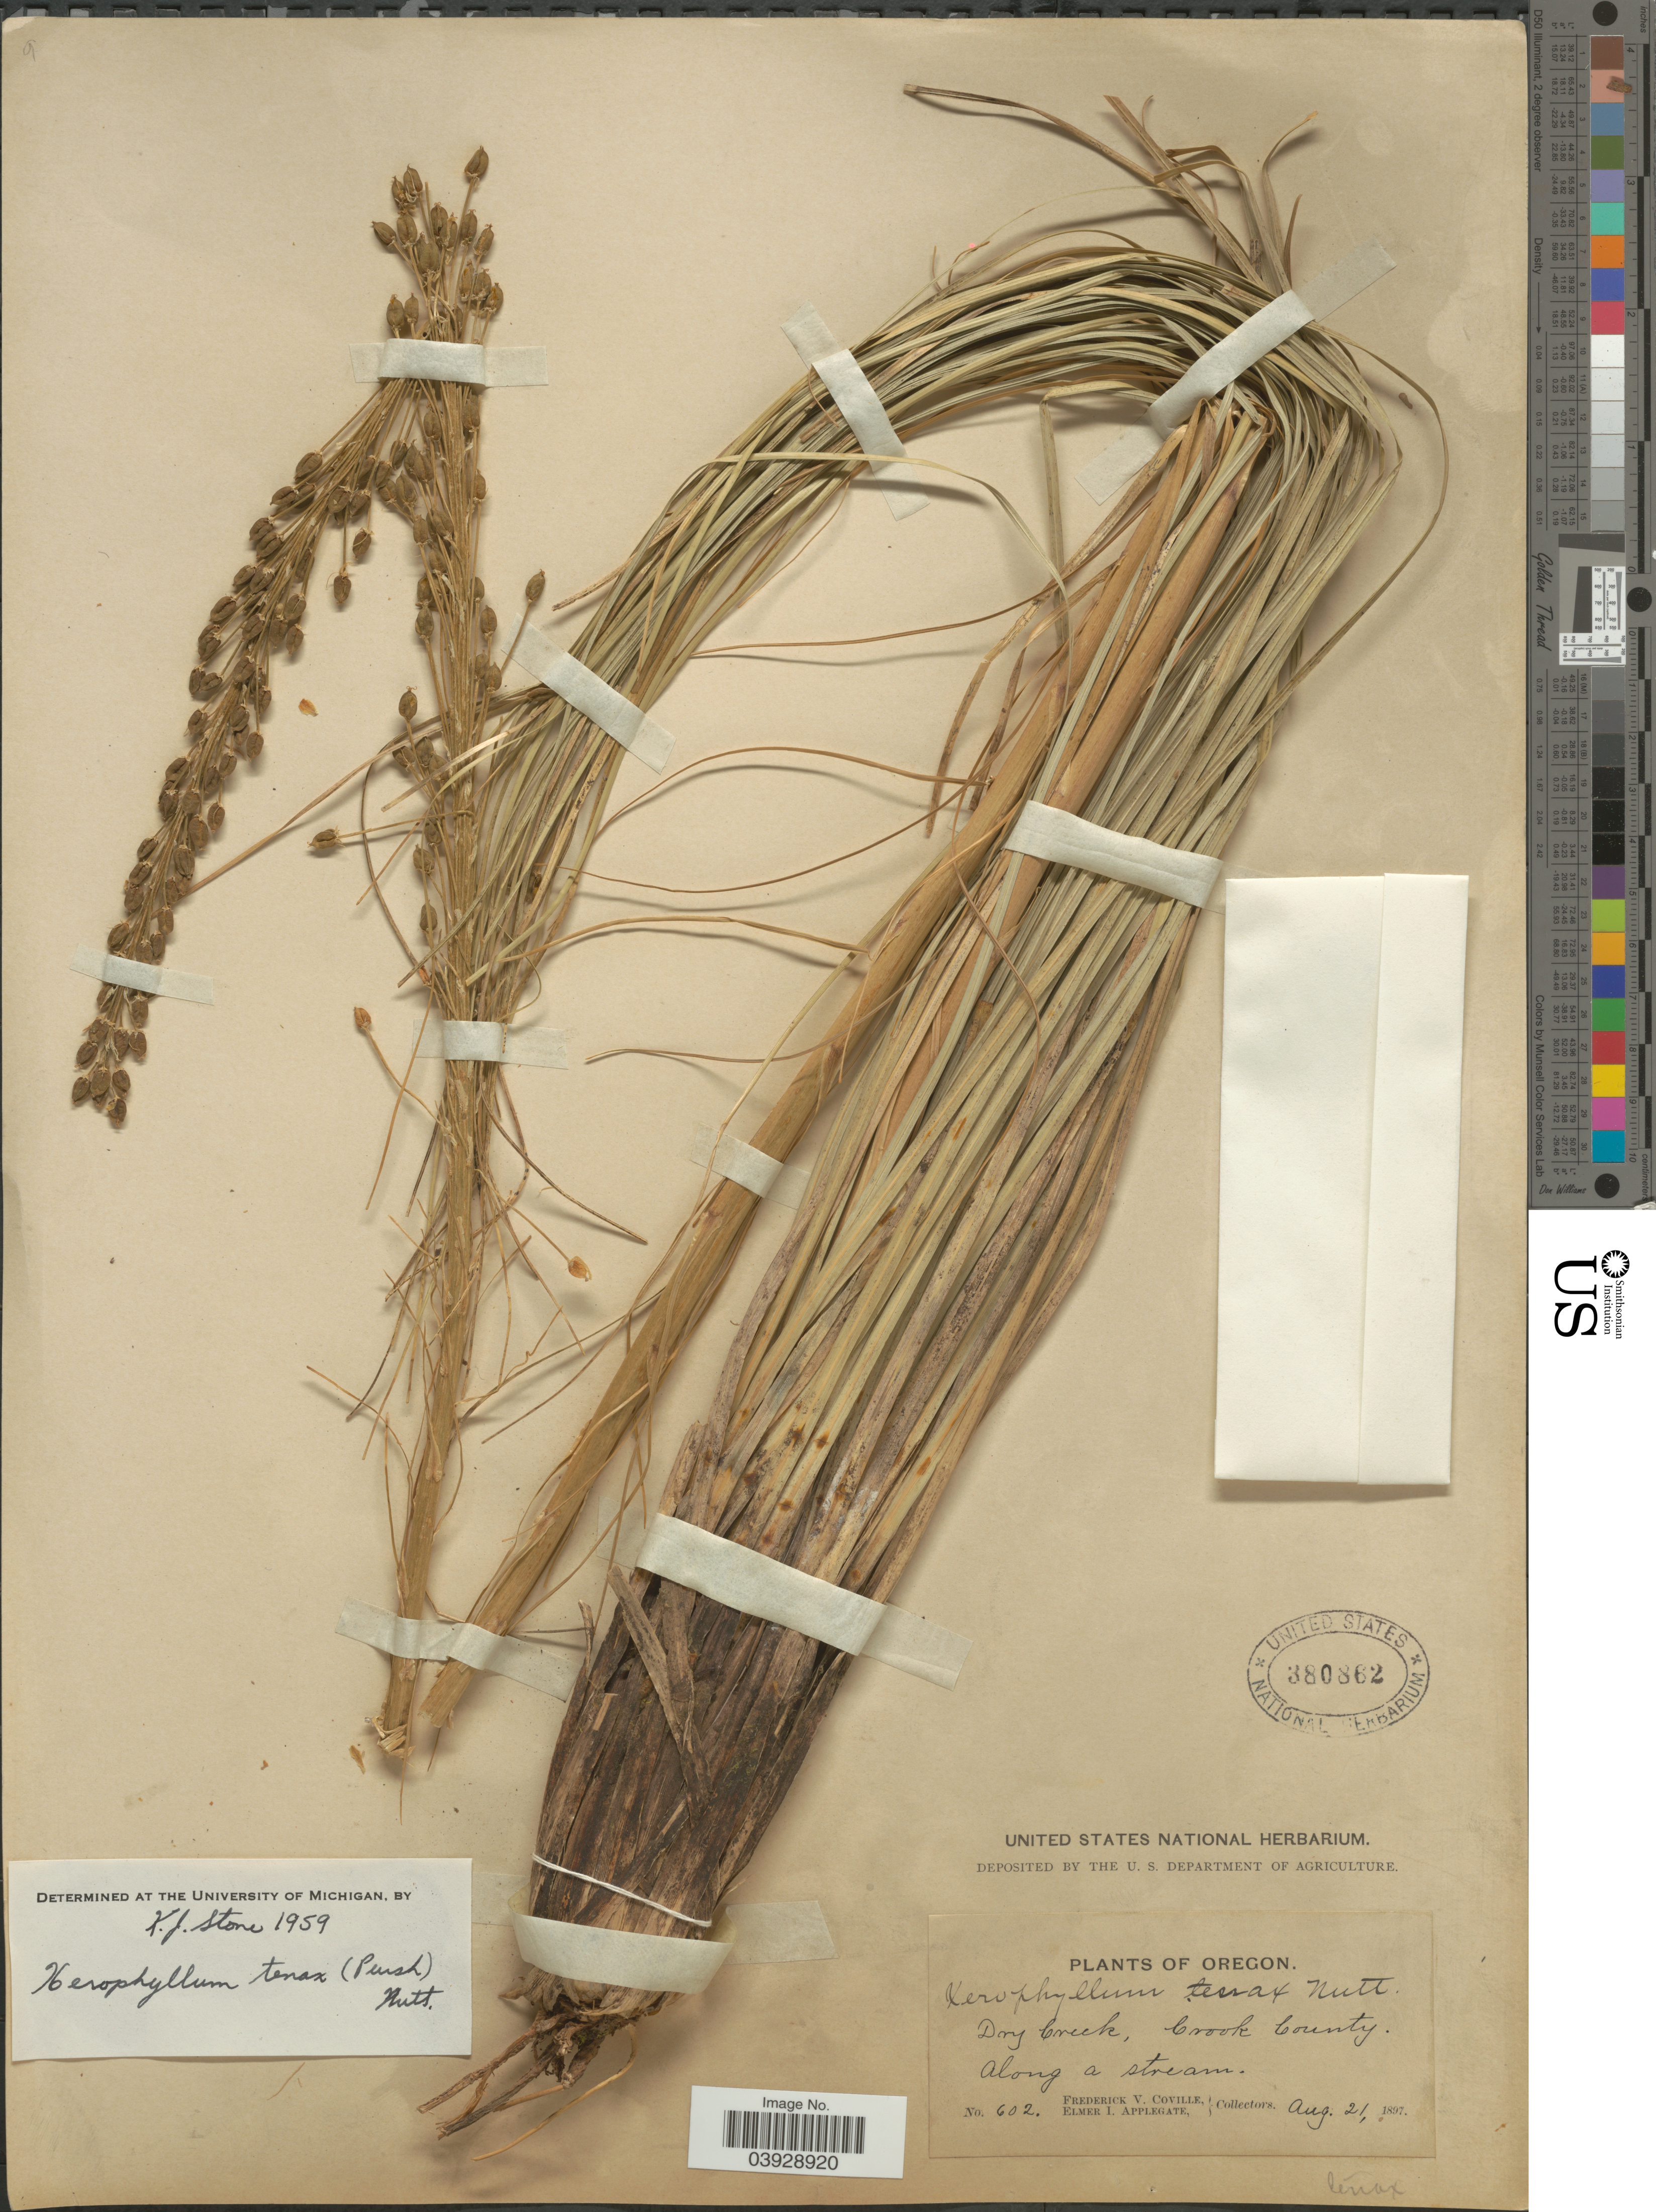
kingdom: Plantae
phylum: Tracheophyta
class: Liliopsida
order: Liliales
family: Melanthiaceae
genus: Xerophyllum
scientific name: Xerophyllum tenax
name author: (Pursh) Nutt.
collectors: F. V. Coville & E. I. Applegate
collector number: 602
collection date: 1897-08-21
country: United States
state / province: Oregon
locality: Dry Creek, Crook County.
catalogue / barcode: US 380862